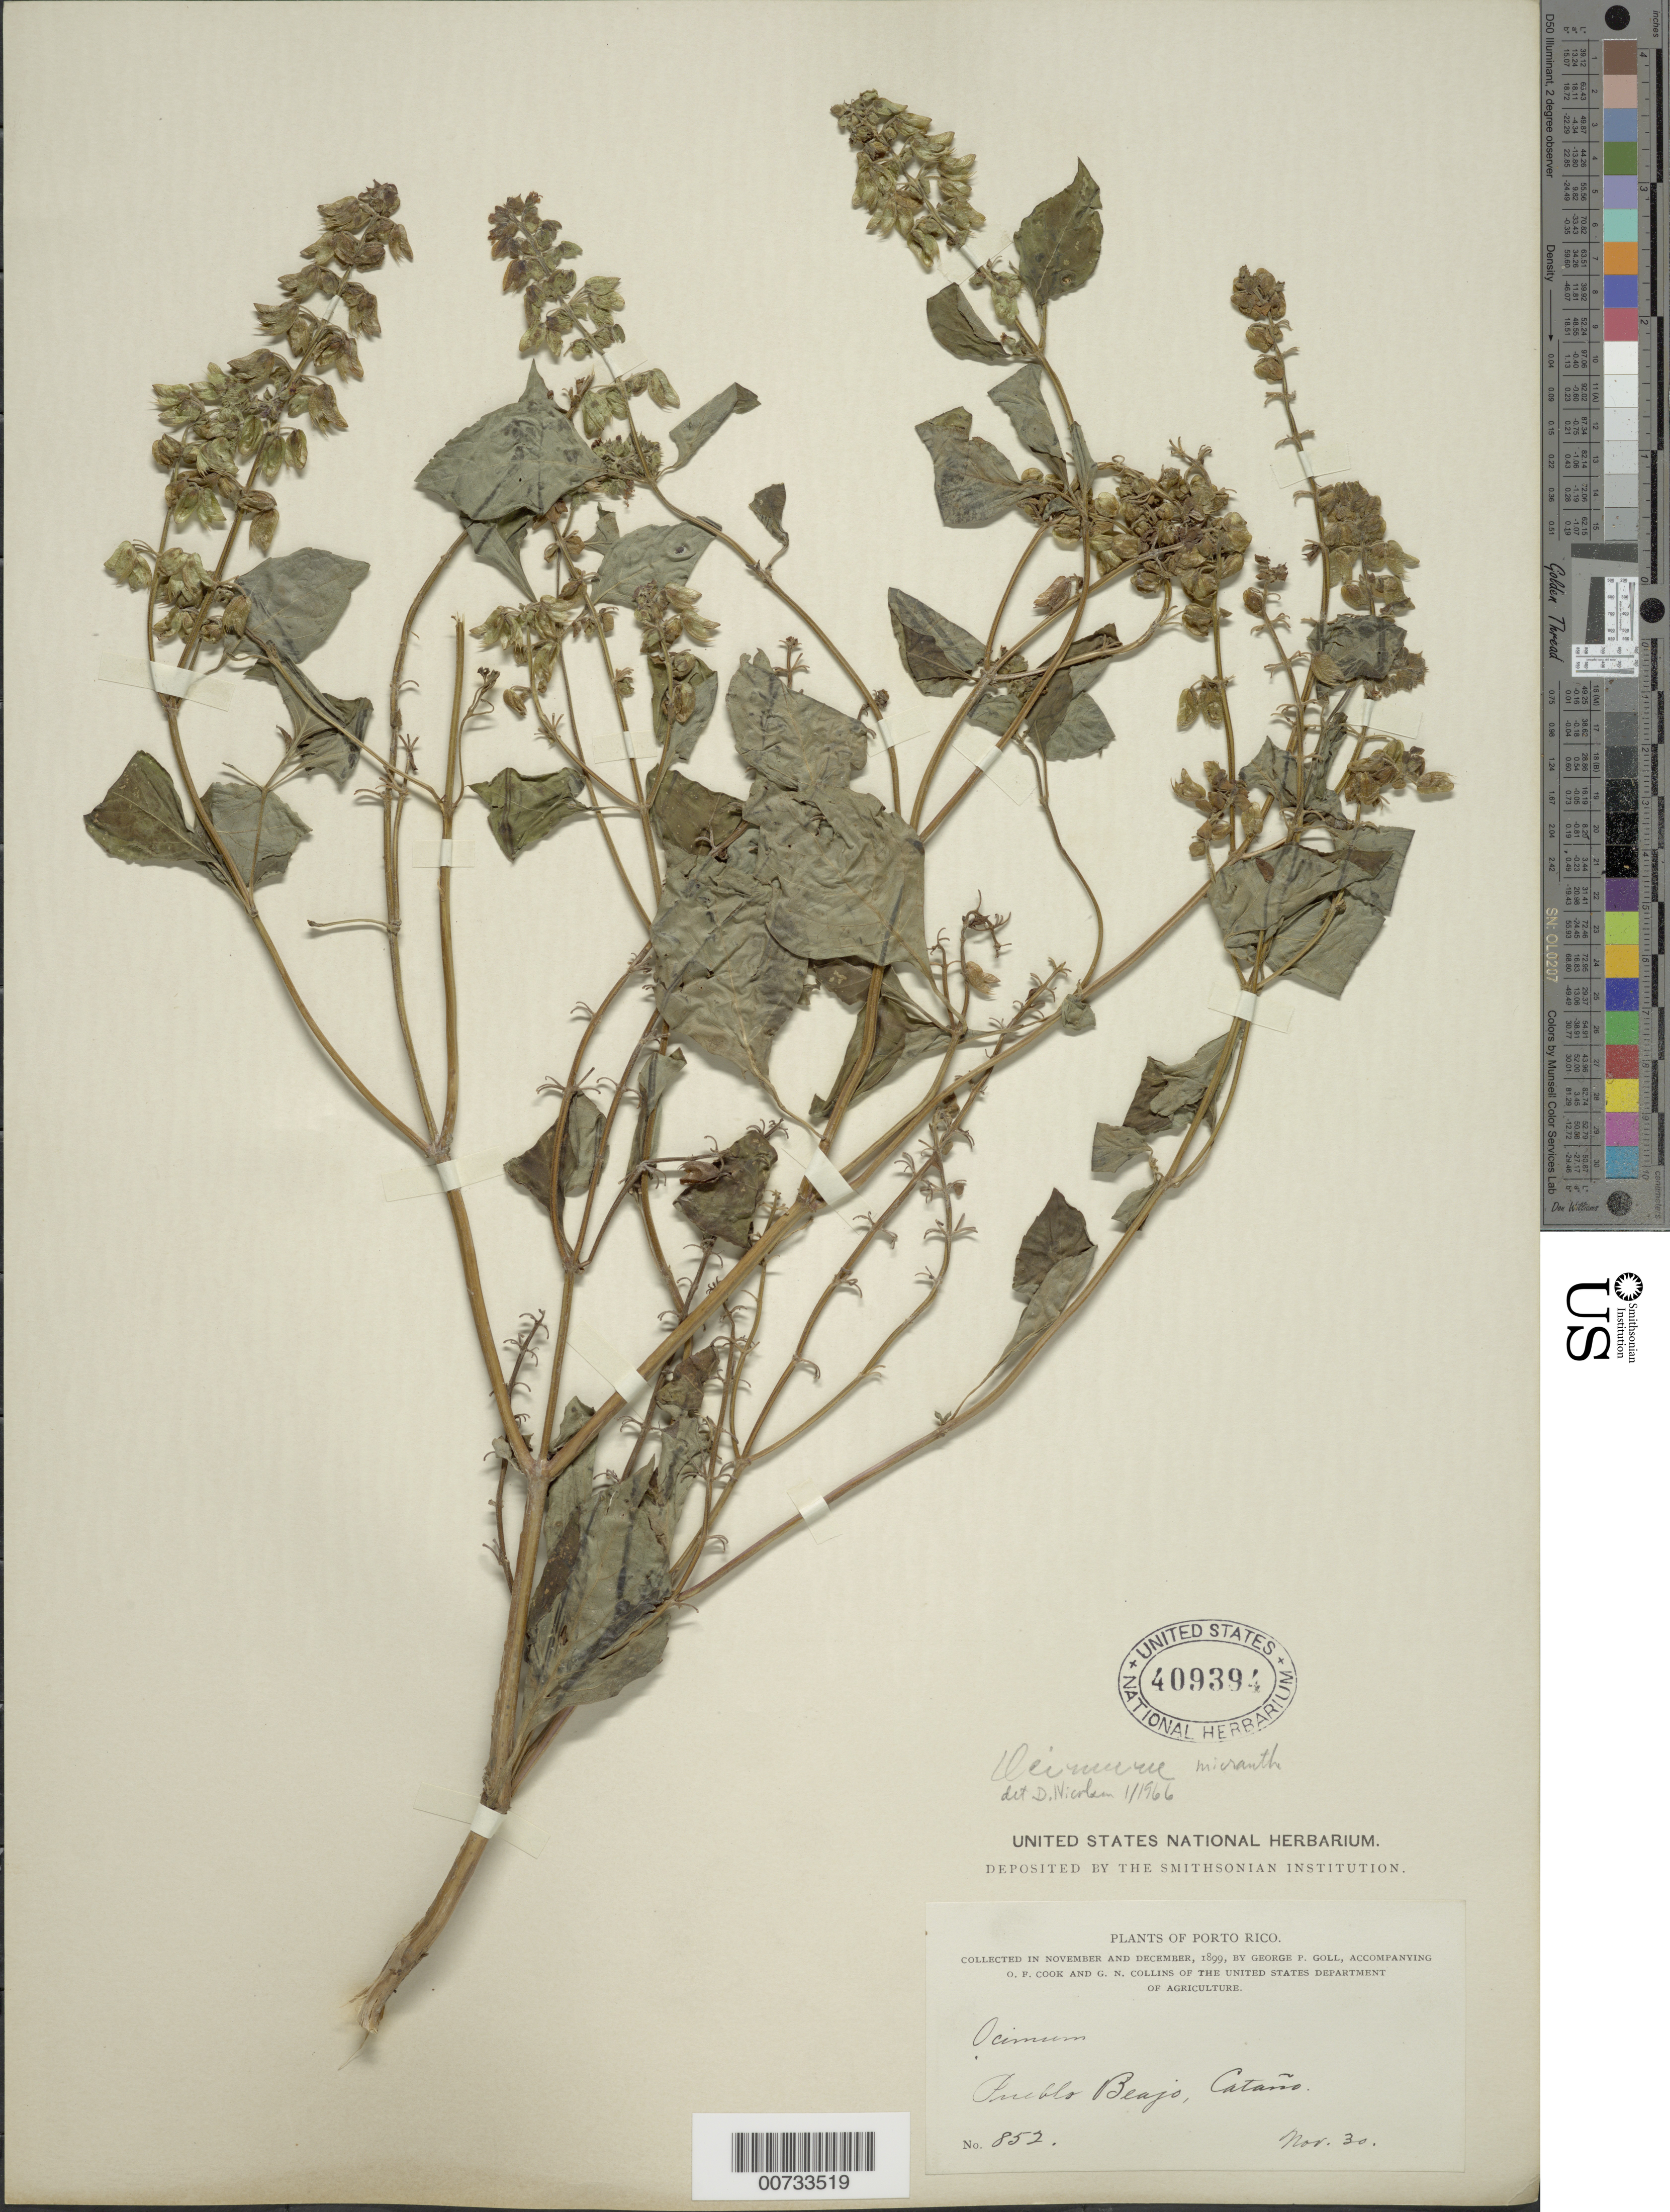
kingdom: Plantae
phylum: Tracheophyta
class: Magnoliopsida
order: Lamiales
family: Lamiaceae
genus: Ocimum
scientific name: Ocimum campechianum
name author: Mill.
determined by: Nicolson, Dan H.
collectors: G. Goll, O. F. Cook & G. N. Collins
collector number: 852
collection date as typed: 30 Nov 1899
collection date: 1899-11-30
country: Puerto Rico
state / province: Guaynabo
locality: Pueblo Viejo, Cataño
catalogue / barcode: US 409394